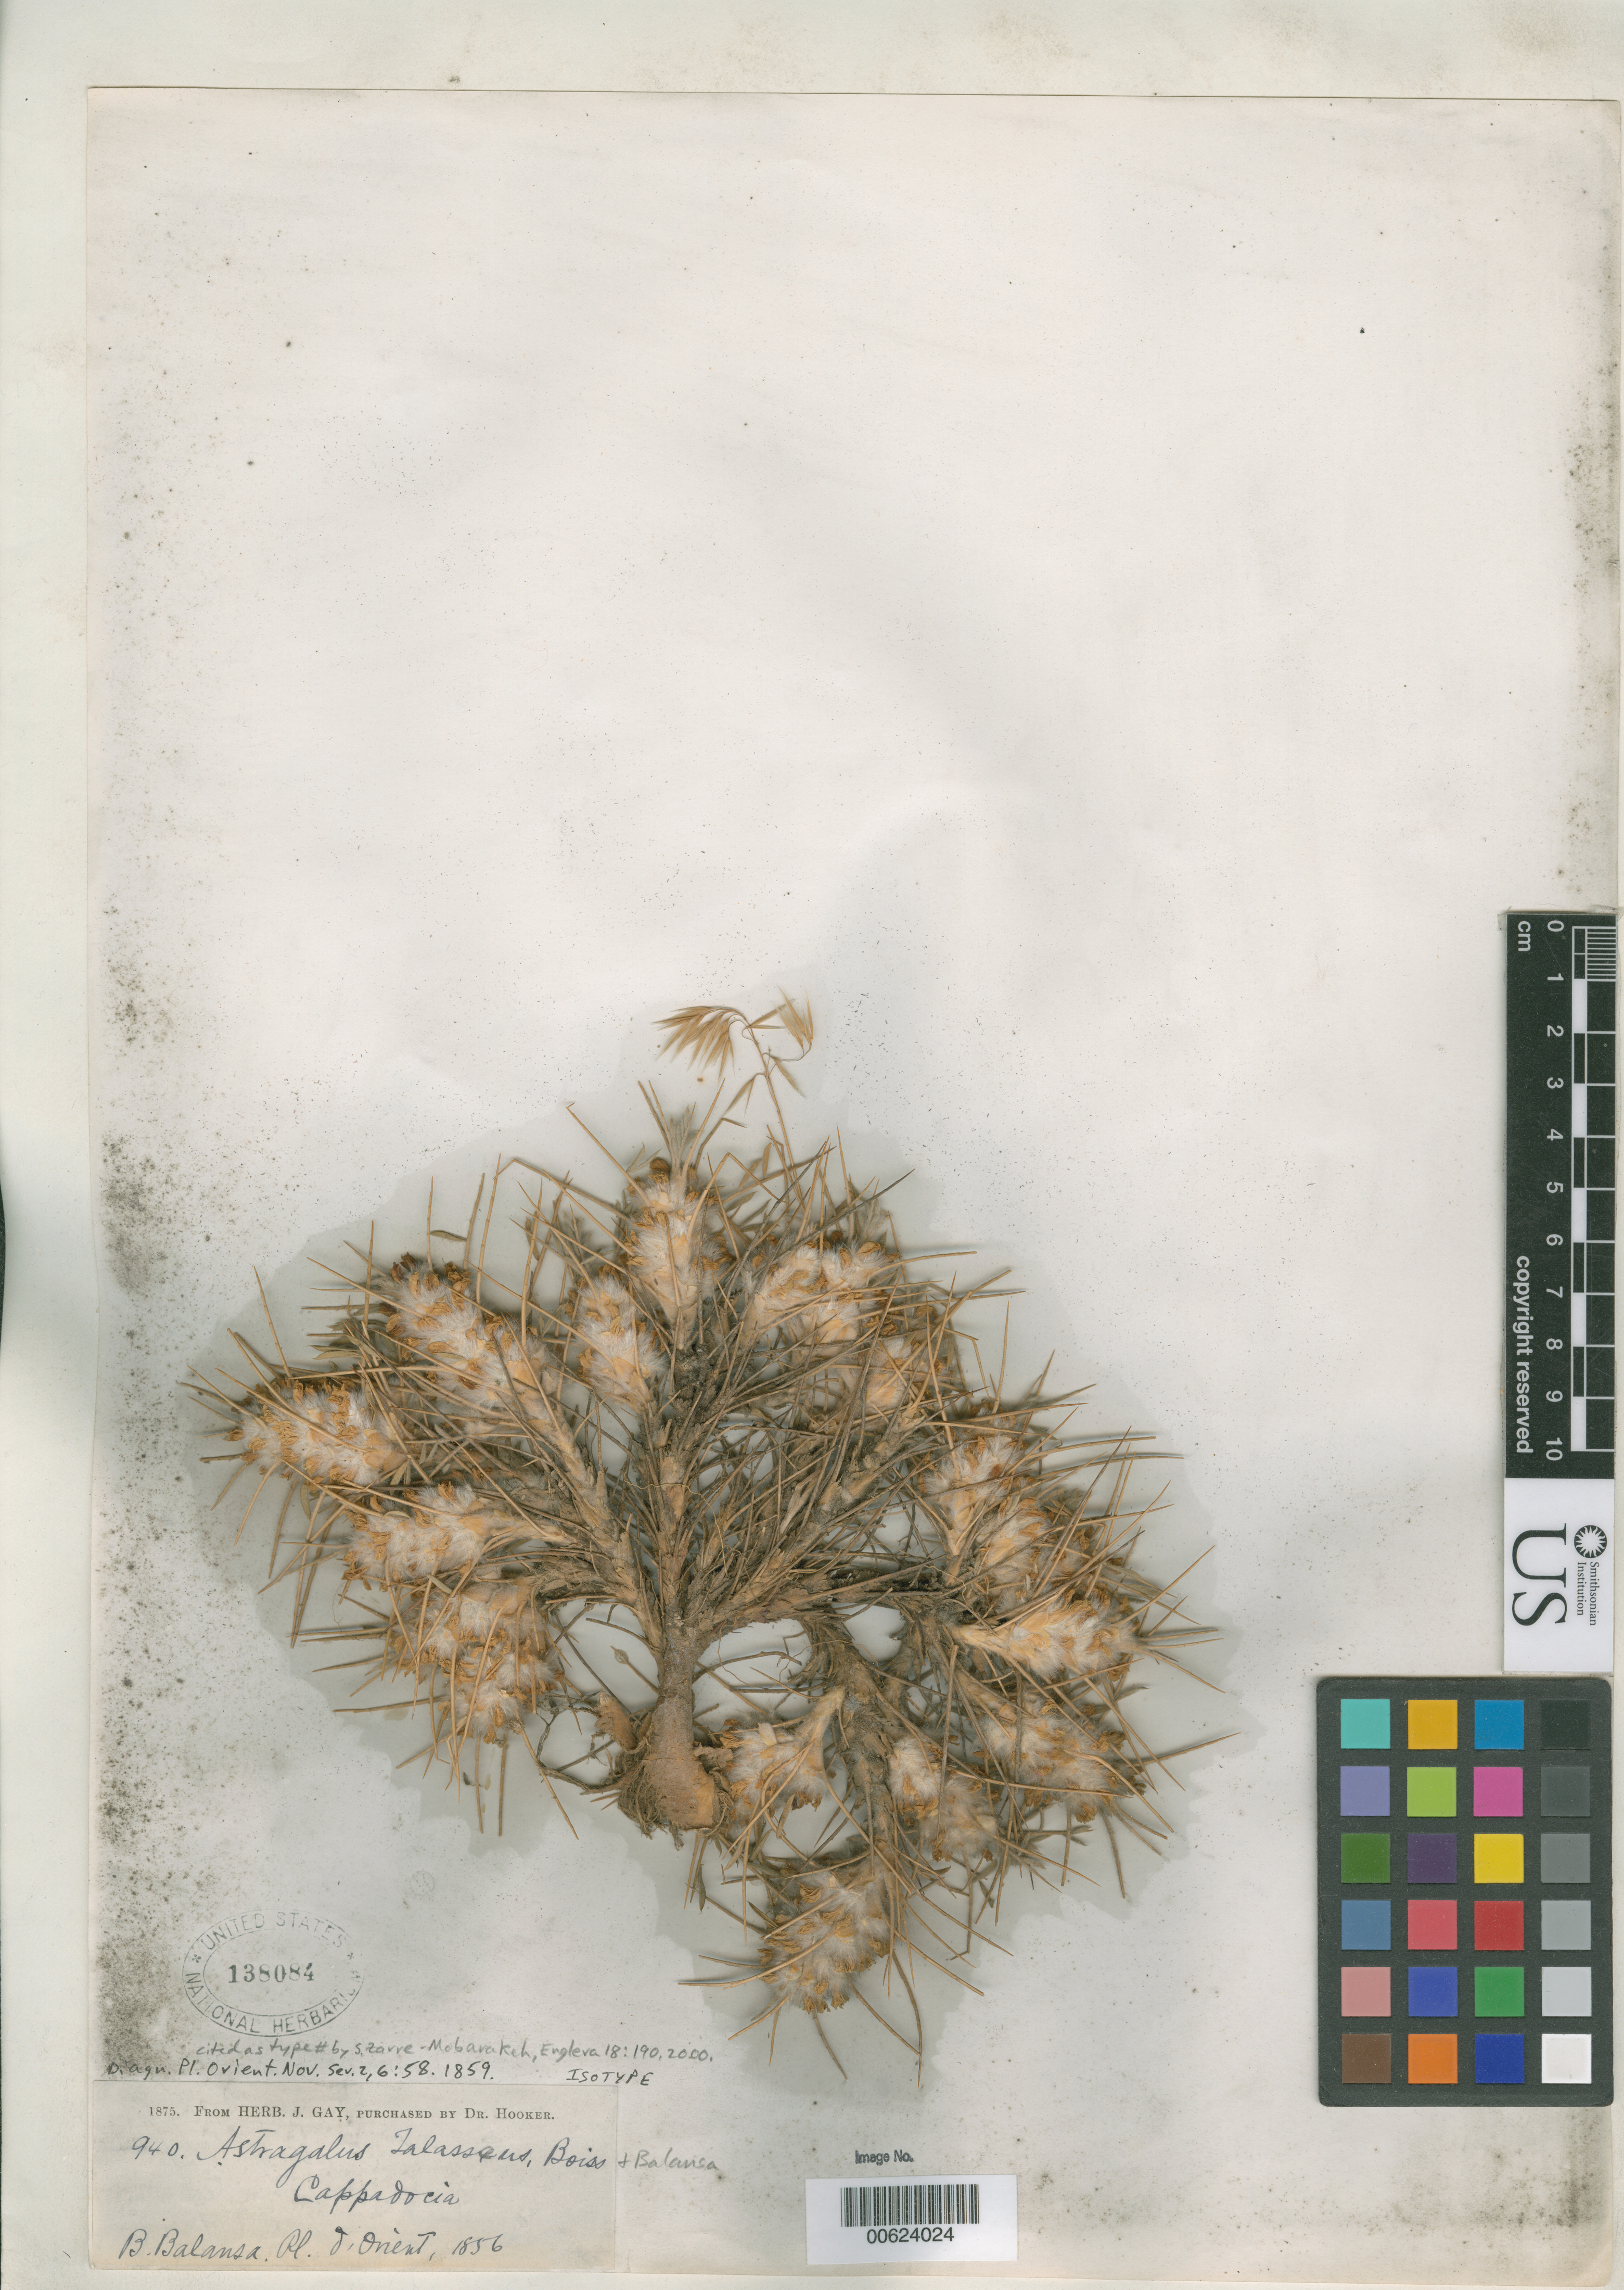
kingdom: Plantae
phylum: Tracheophyta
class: Magnoliopsida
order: Fabales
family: Fabaceae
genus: Astragalus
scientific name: Astragalus talasseus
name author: Boiss. & Balansa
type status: Isotype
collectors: B. Balansa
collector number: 940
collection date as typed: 1856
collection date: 1856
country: Turkey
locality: Cappadocia.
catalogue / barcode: US 138084